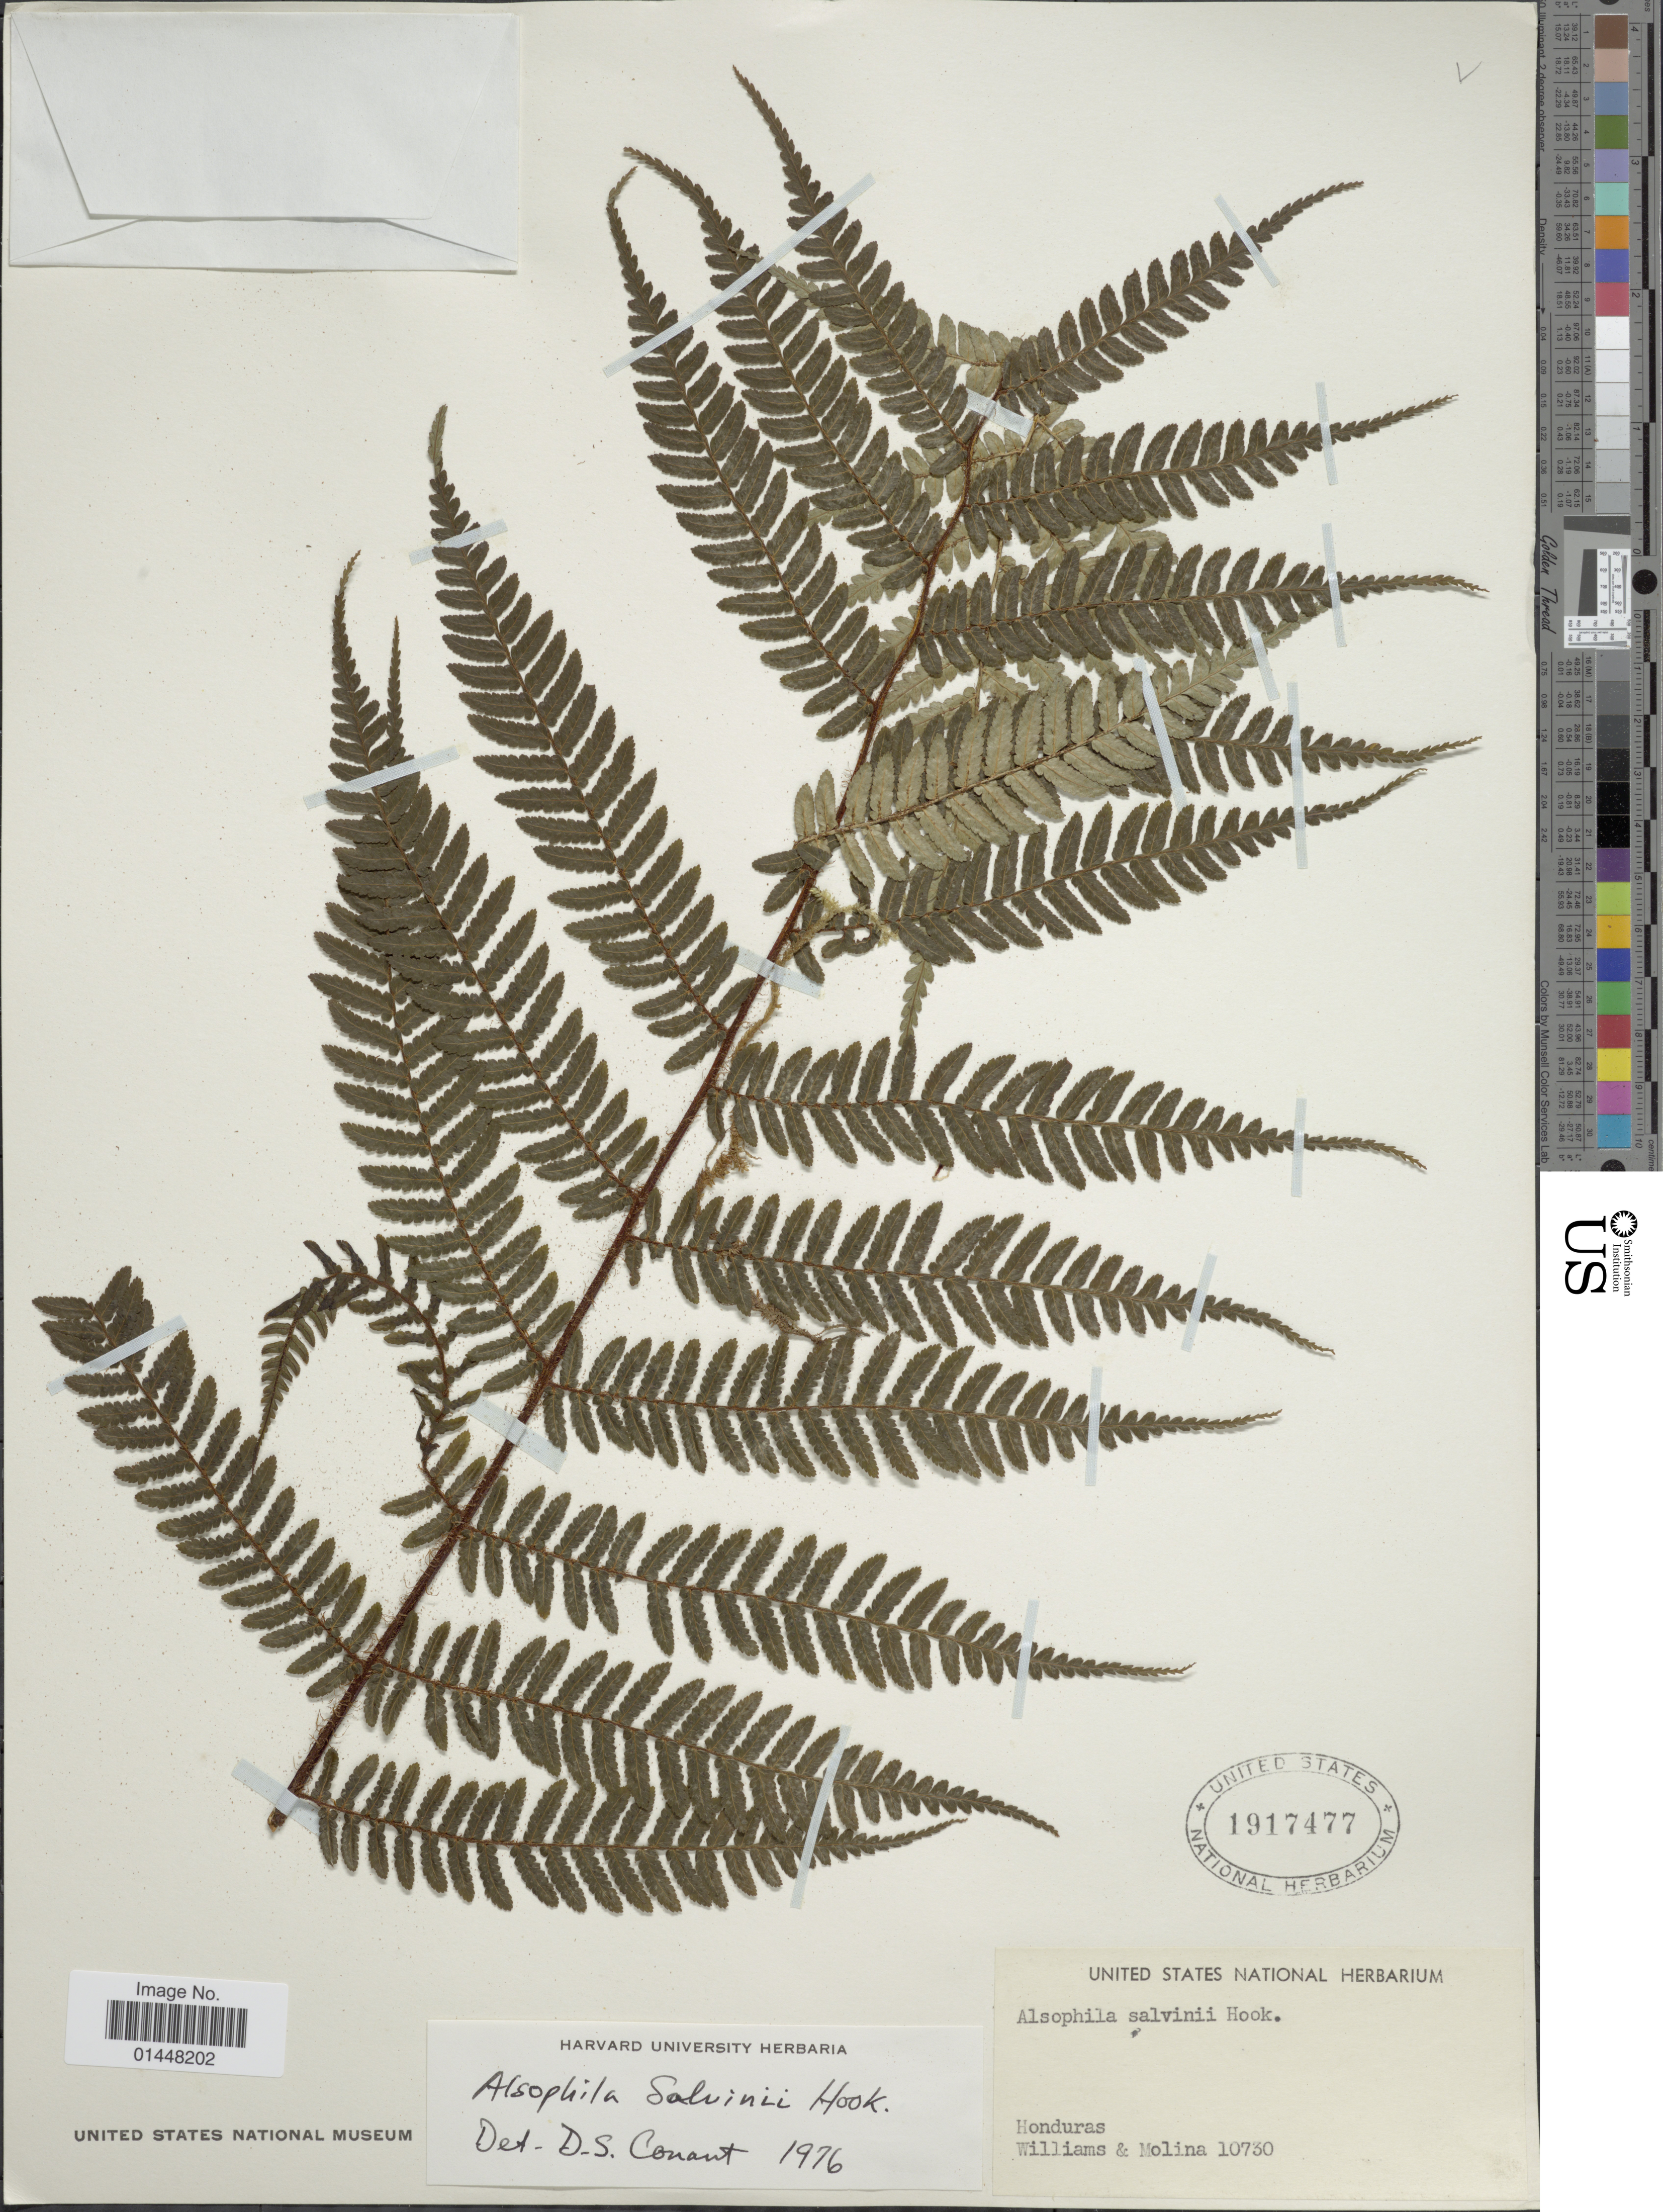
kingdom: Plantae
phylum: Tracheophyta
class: Polypodiopsida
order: Cyatheales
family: Cyatheaceae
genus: Gymnosphaera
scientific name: Gymnosphaera salvinii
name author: (Hook.)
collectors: -- Williams & -- Molina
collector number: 10730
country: Honduras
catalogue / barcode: US 1917477